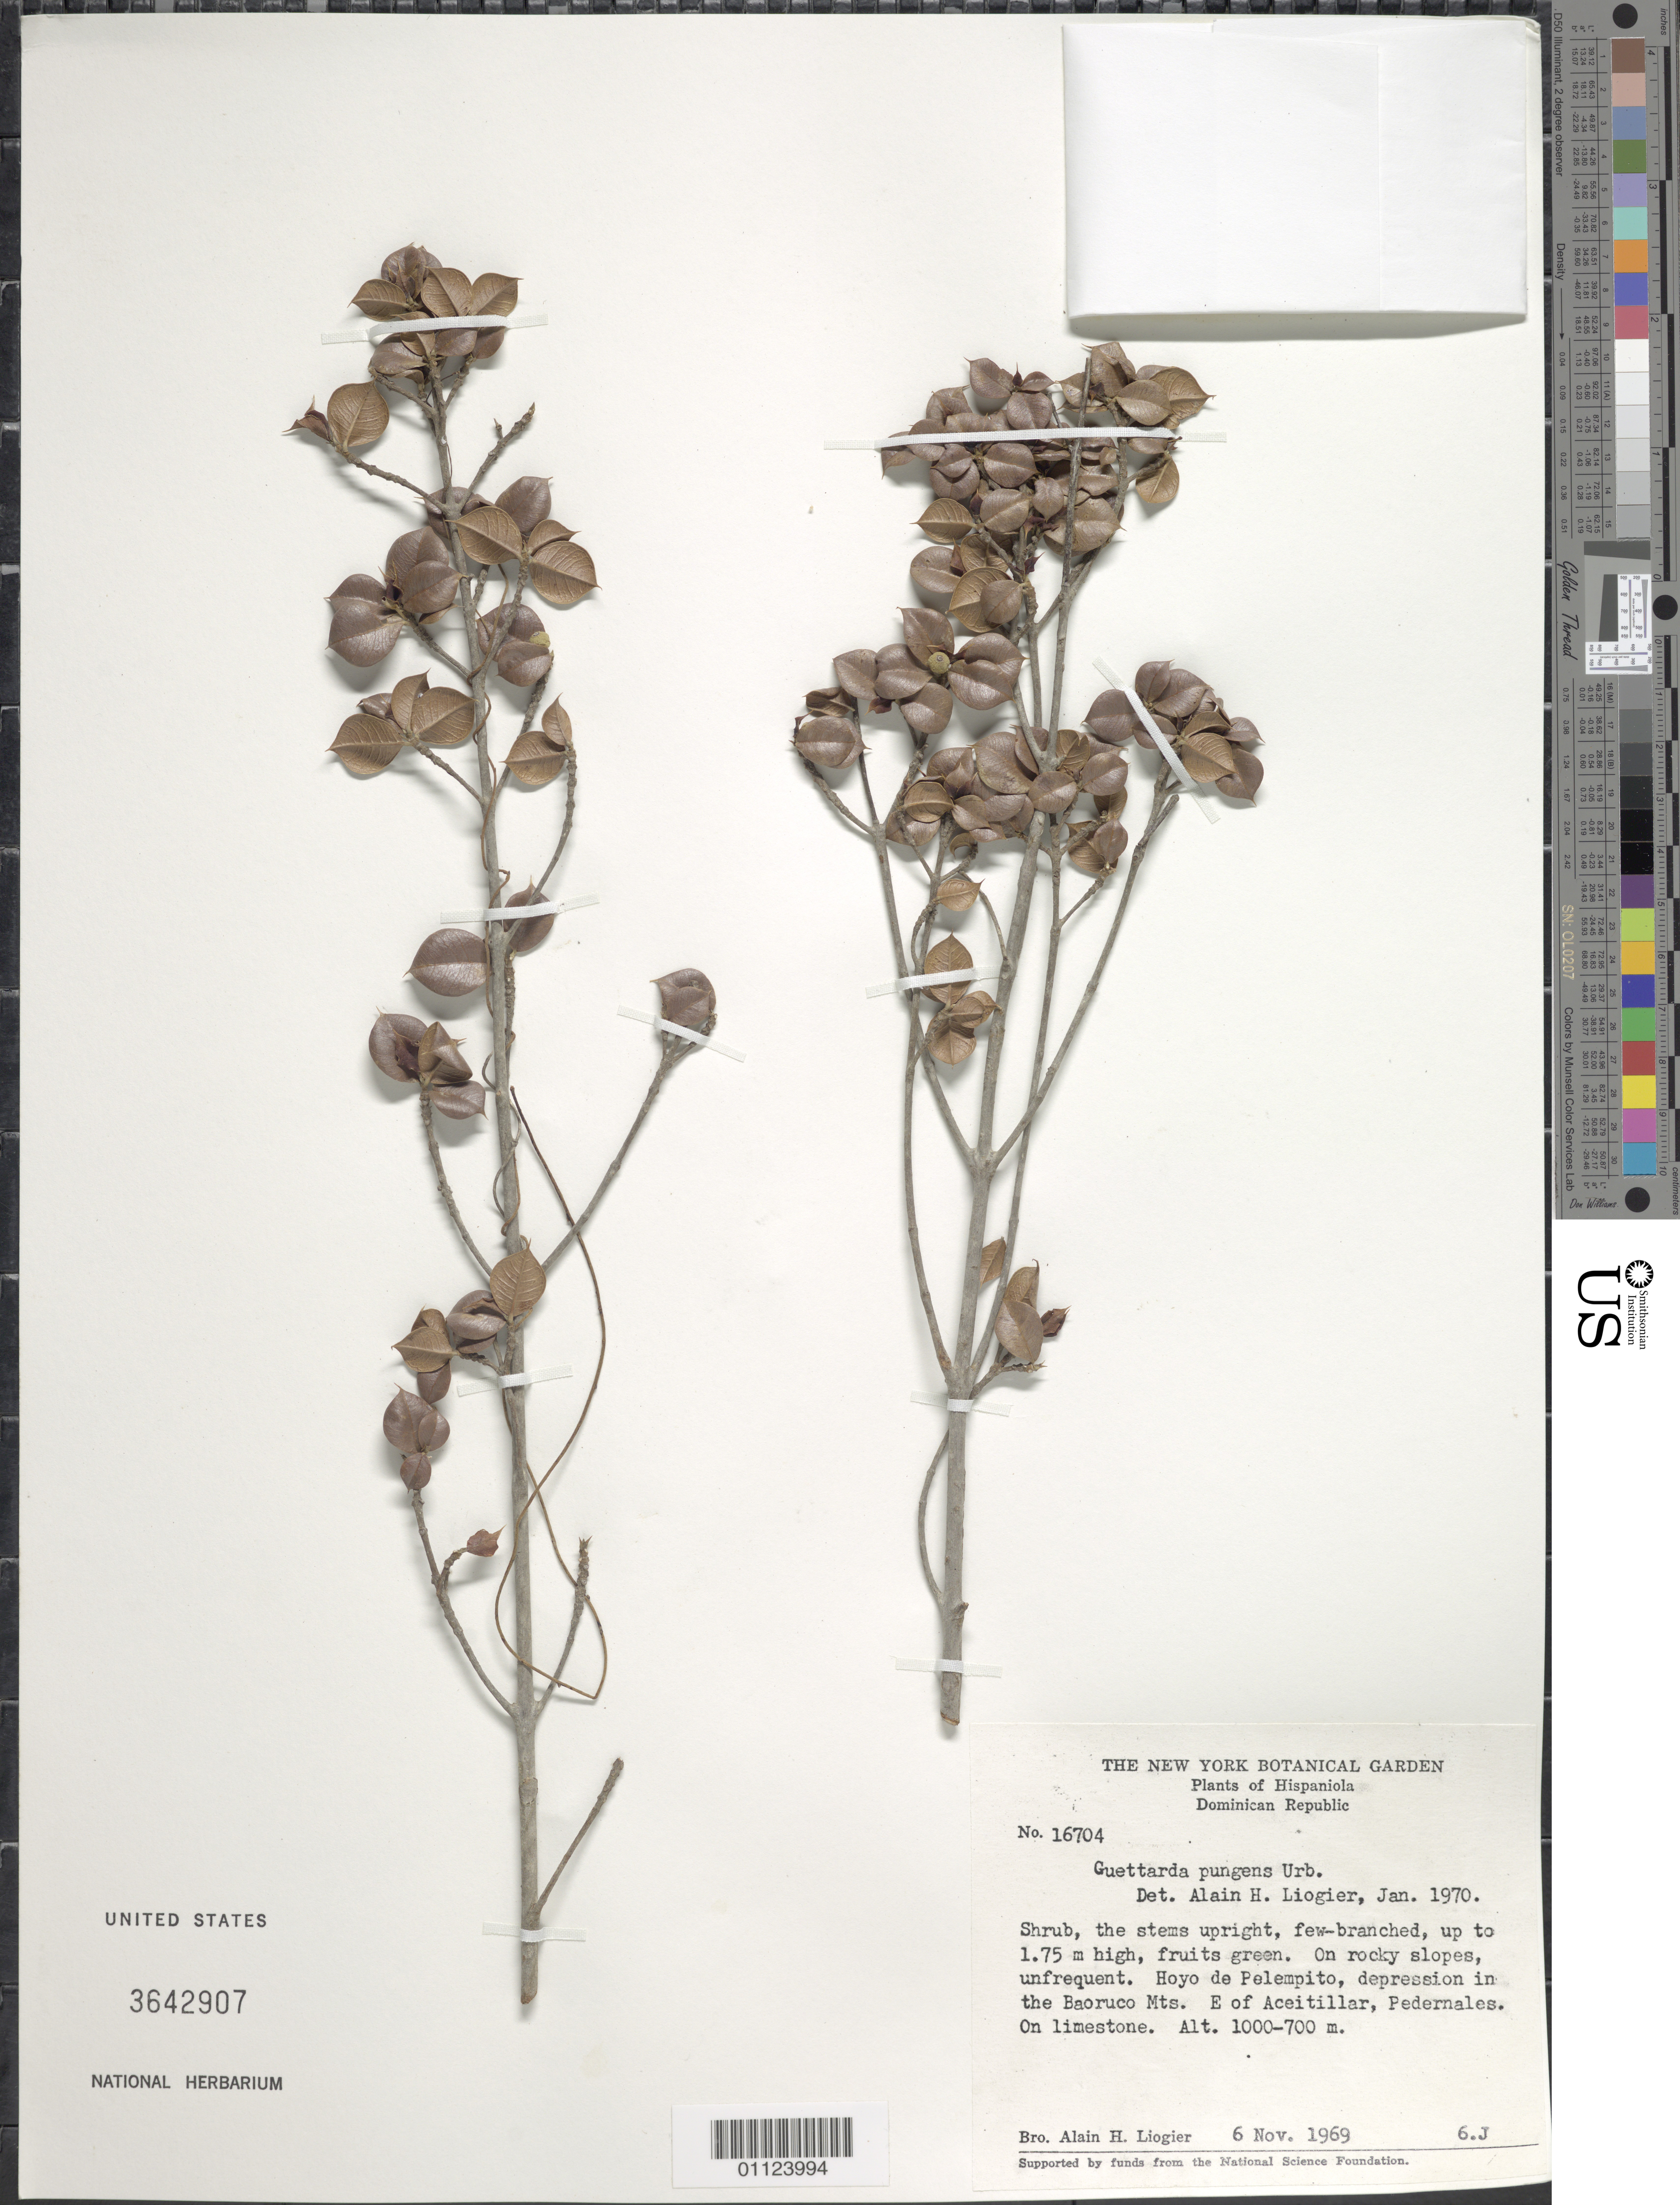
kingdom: Plantae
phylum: Tracheophyta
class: Magnoliopsida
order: Gentianales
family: Rubiaceae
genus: Guettarda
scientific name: Guettarda pungens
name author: Urb.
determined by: Liogier, Alain H.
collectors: A. H. Liogier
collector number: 16704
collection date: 1969-11-06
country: Dominican Republic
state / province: Pedernales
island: Hispaniola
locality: Hoyo de Pelempito, Baoruco Mts., E of Aceitillar.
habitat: On limestone; depression in mountains. On rocky slopes. Infrequent.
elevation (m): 700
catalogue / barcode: US 3642907